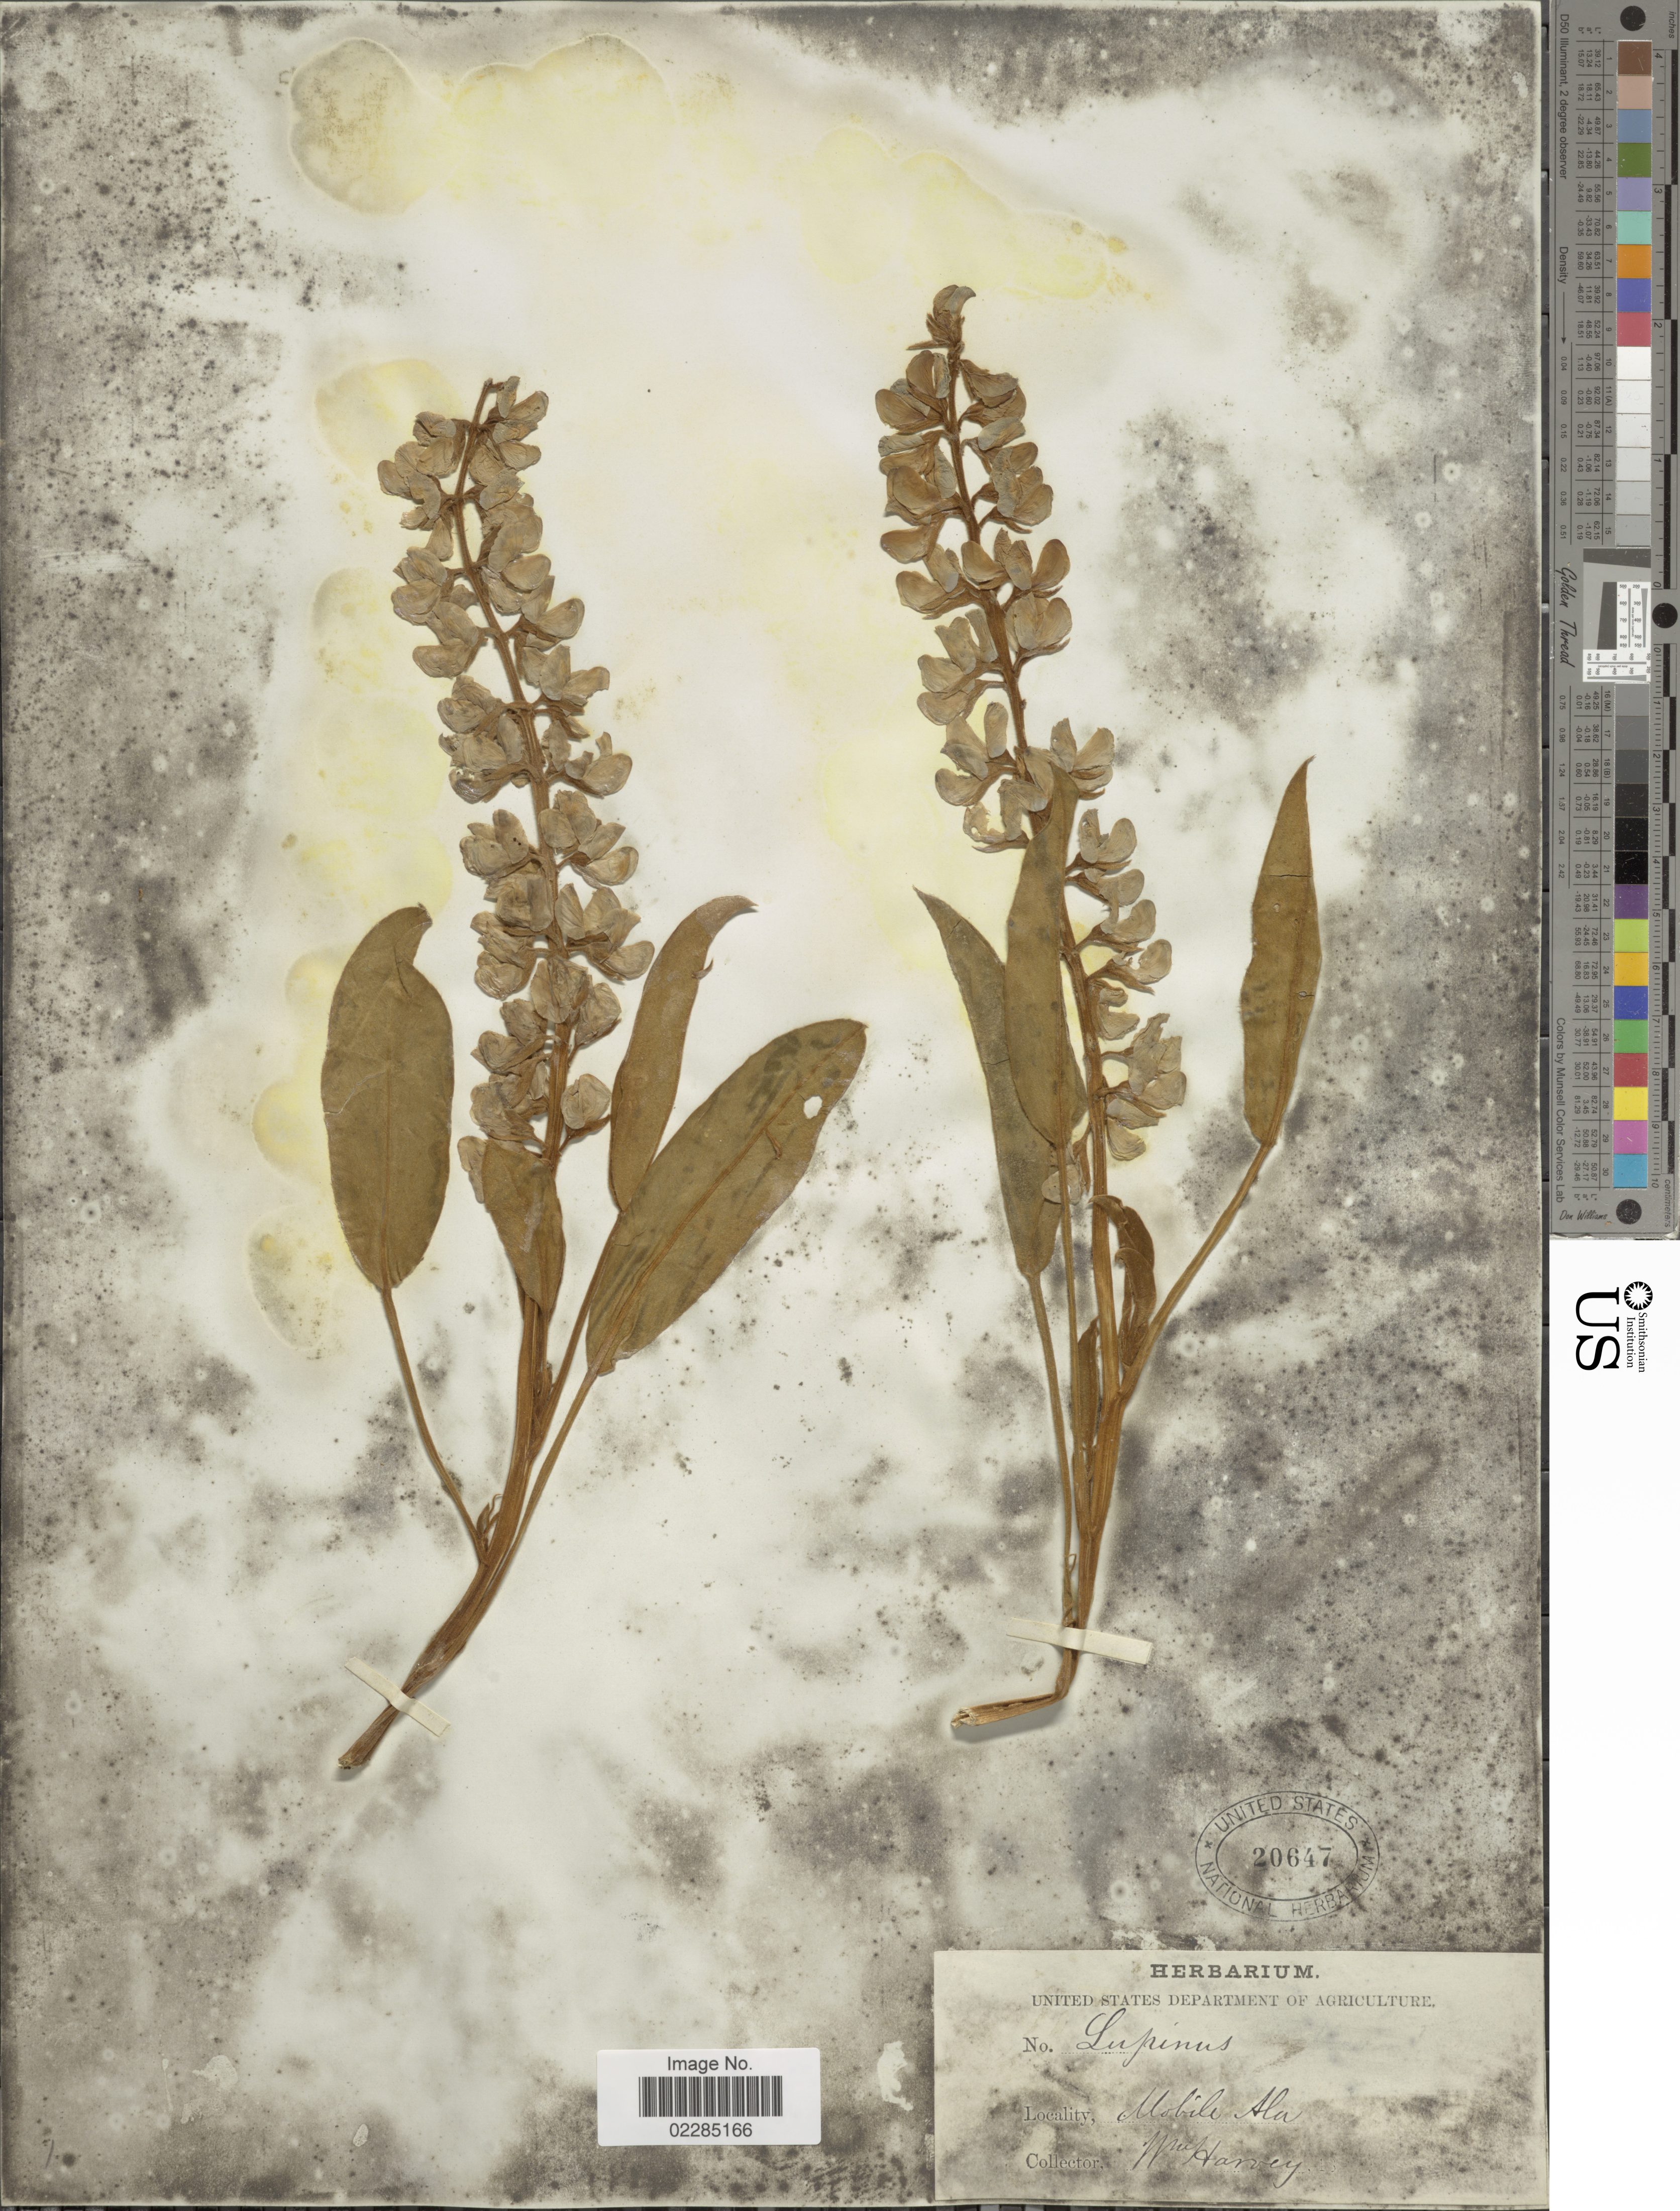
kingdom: Plantae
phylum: Tracheophyta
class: Magnoliopsida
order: Fabales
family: Fabaceae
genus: Lupinus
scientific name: Lupinus diffusus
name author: Nutt.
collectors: W. Harvey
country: United States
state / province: Alabama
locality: Mobile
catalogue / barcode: US 20647